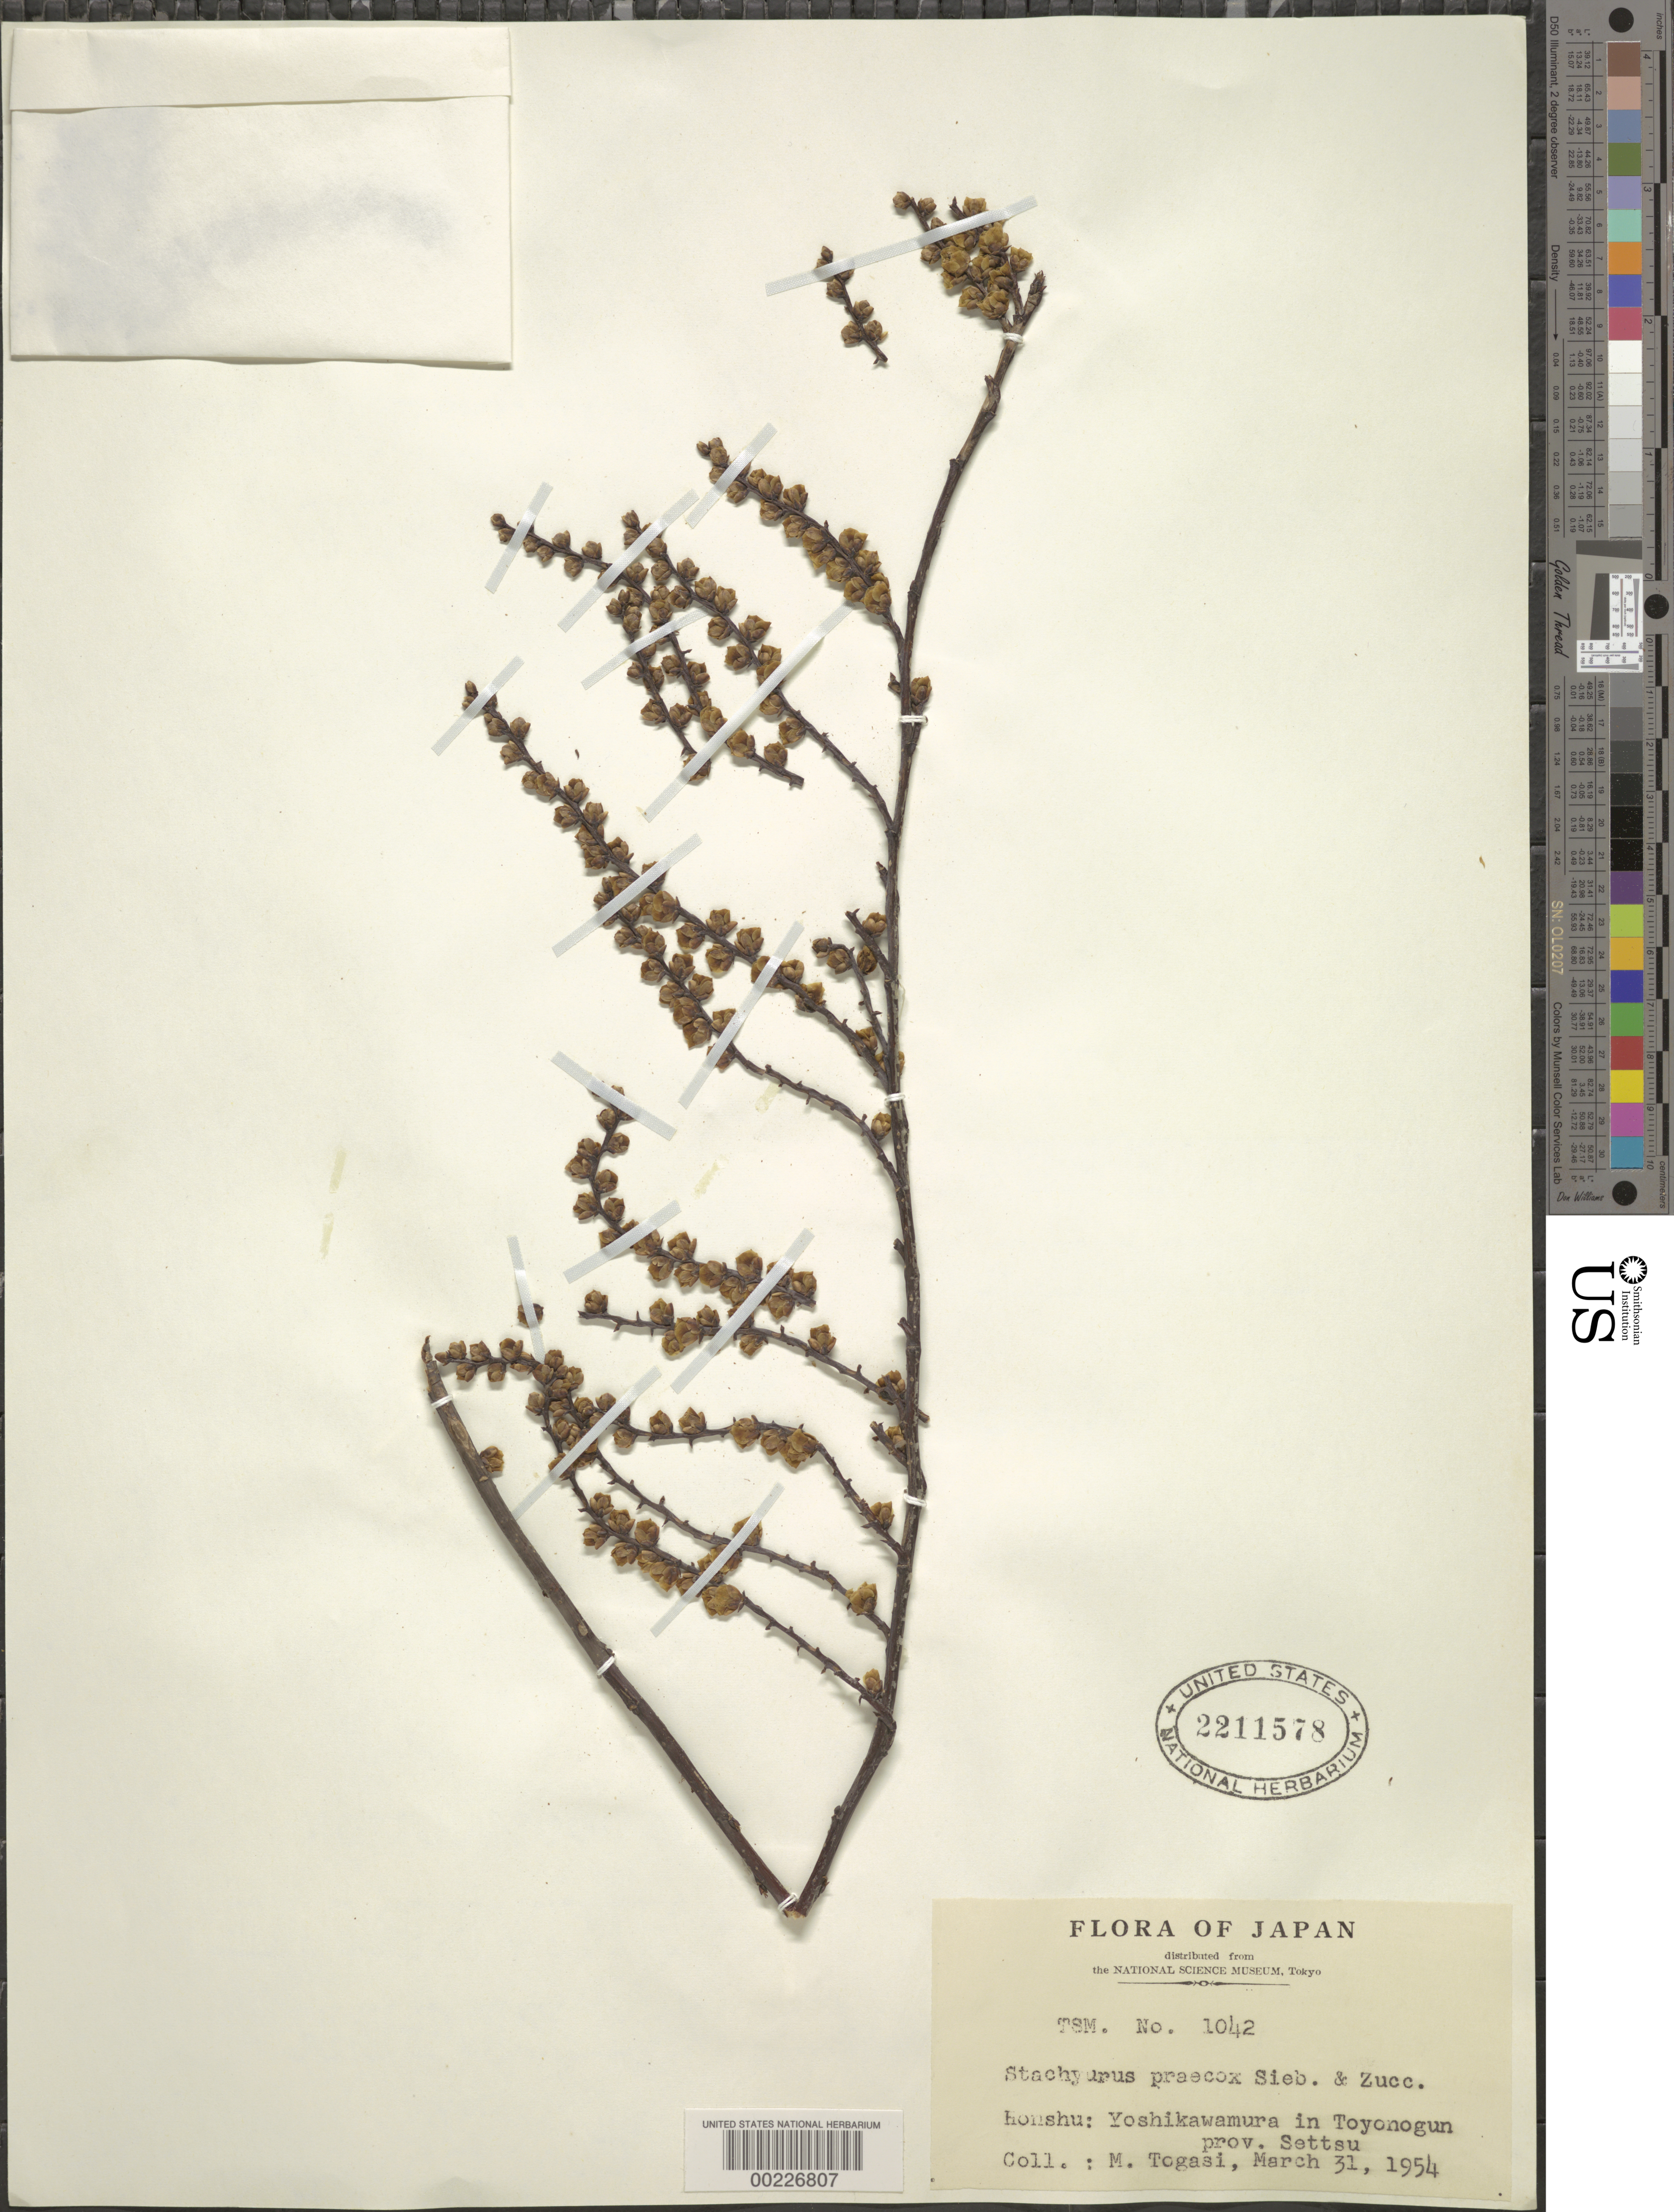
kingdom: Plantae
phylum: Tracheophyta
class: Magnoliopsida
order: Crossosomatales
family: Stachyuraceae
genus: Stachyurus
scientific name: Stachyurus praecox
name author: Siebold & Zucc.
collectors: M. Togasi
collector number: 1042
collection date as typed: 31 Mar 1954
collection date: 1954-03-31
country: Japan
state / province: Osaka (?)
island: Honshu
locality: Settsu prov. (?), yoshikawa-mura in toyonogun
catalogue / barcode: US 2211578